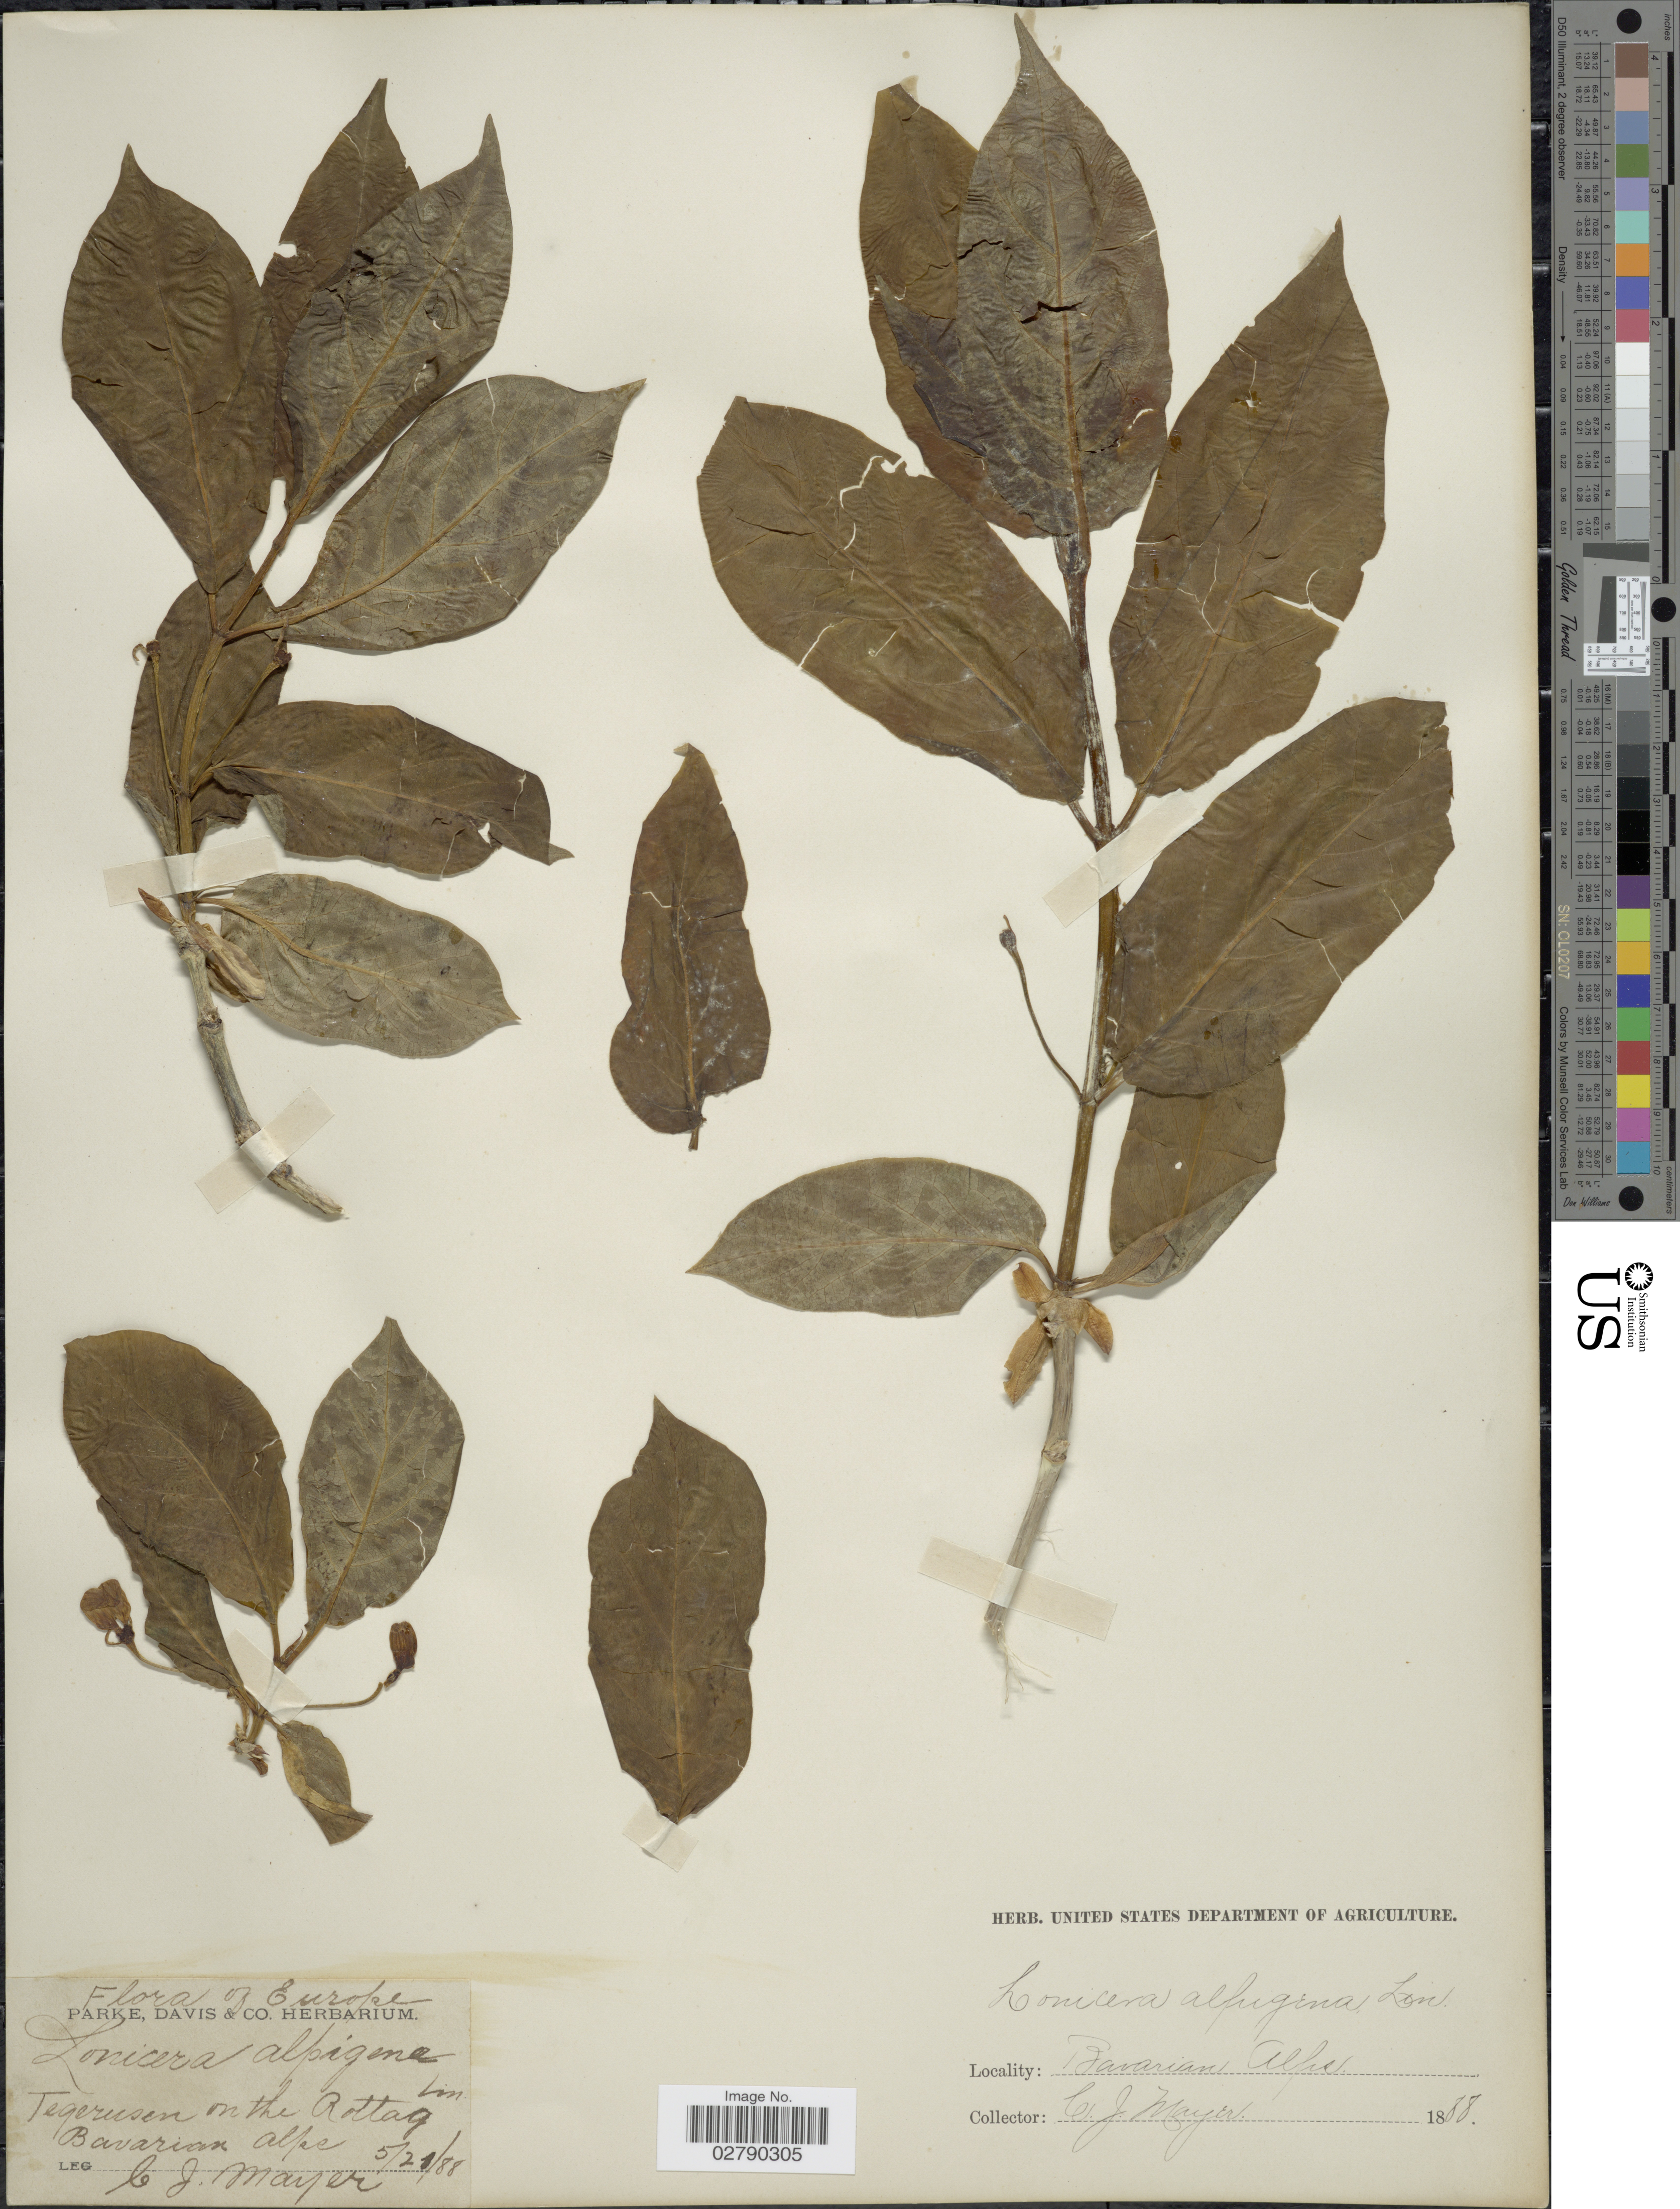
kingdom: Plantae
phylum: Tracheophyta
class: Magnoliopsida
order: Dipsacales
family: Caprifoliaceae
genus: Leycesteria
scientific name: Leycesteria alpigena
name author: L.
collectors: C. Mayer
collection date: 1888-05-21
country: Germany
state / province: Bayern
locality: Teqerusen on the Rottag Bavarian Alpe.